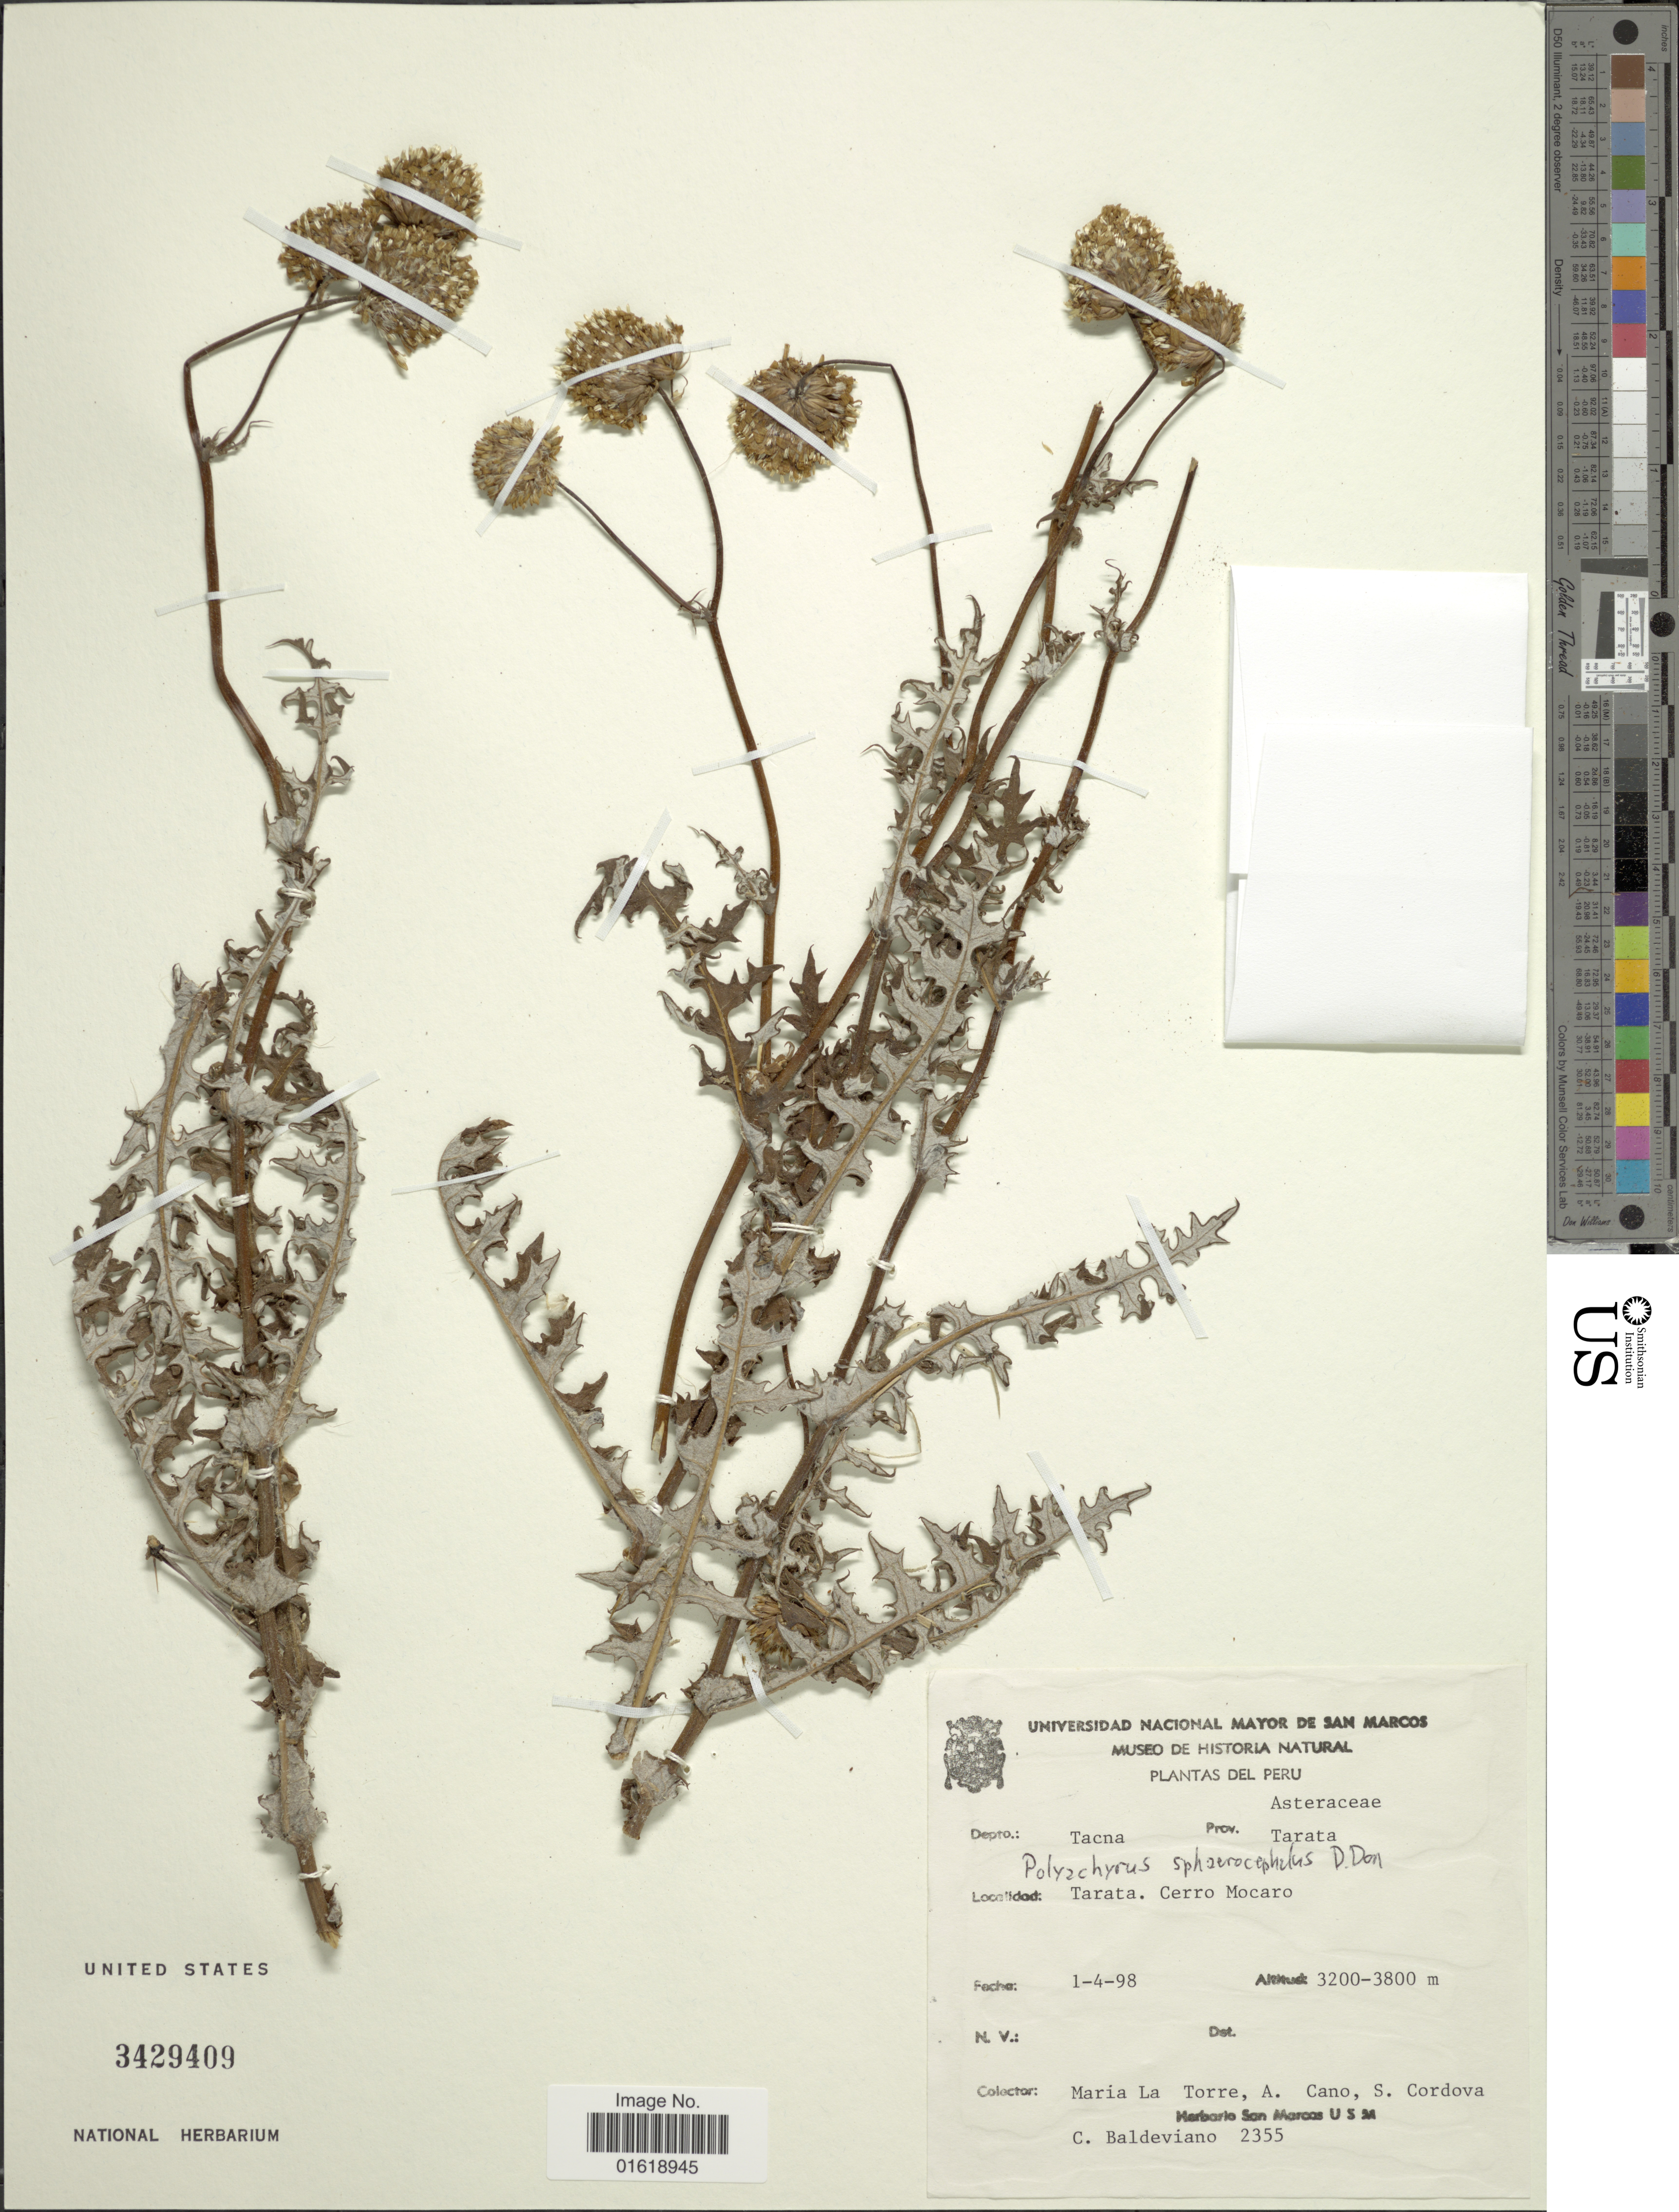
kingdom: Plantae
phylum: Tracheophyta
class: Magnoliopsida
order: Asterales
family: Asteraceae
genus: Polyachyrus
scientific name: Polyachyrus sphaerocephalus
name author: D. Don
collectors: M. I. La Torre, A. Cano, S. Cordova & C. Baldeviano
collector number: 2355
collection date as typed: Transcribed d/m/y: 1/4/98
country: Peru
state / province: Tacna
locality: Depto.: Tacna. prov. Tarata. Tarata. Cerro Mocaro.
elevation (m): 3200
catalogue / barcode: US 3429409